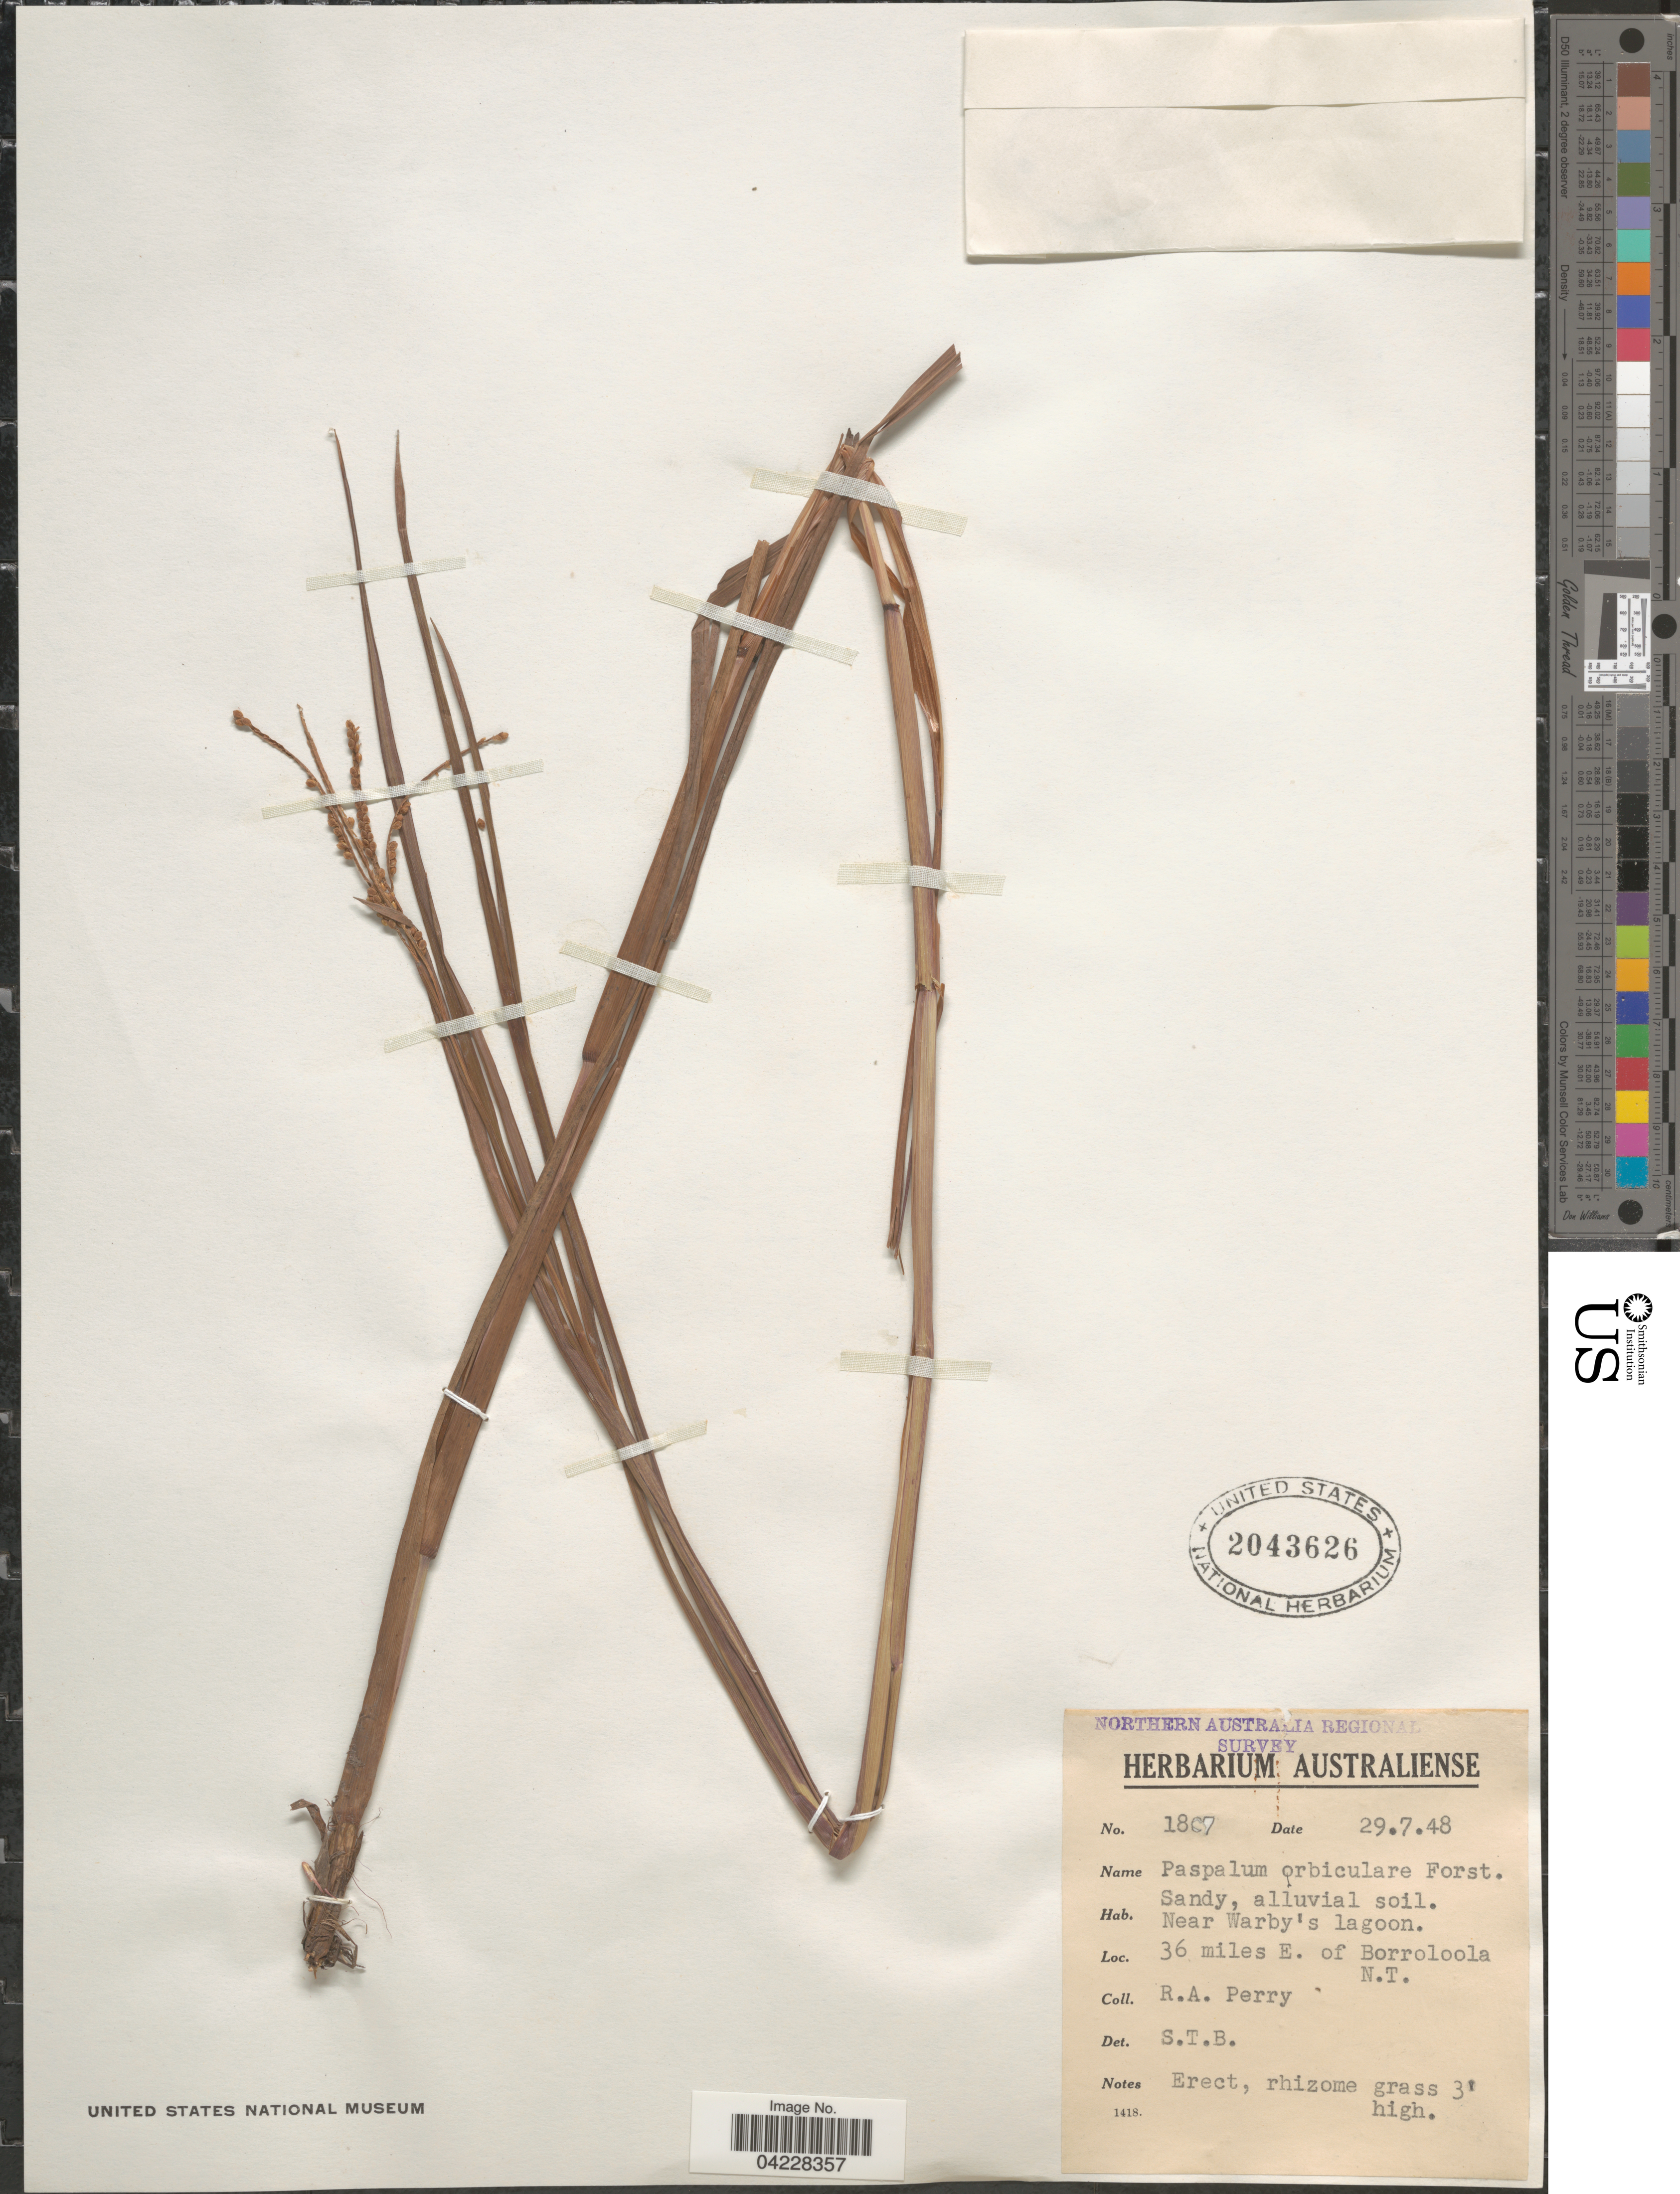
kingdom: Plantae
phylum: Tracheophyta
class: Liliopsida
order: Poales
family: Poaceae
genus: Paspalum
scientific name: Paspalum orbiculare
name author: G. Forst.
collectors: Perry, R. A.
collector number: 1807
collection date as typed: Transcribed d/m/y: 29/7/48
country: Australia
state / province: Northern Territory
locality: Northern Australia Regional Survey. Sandy, alluvial soil. Near Warby's lagoon. 36 miles E. of Borroloola.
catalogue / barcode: US 2043626